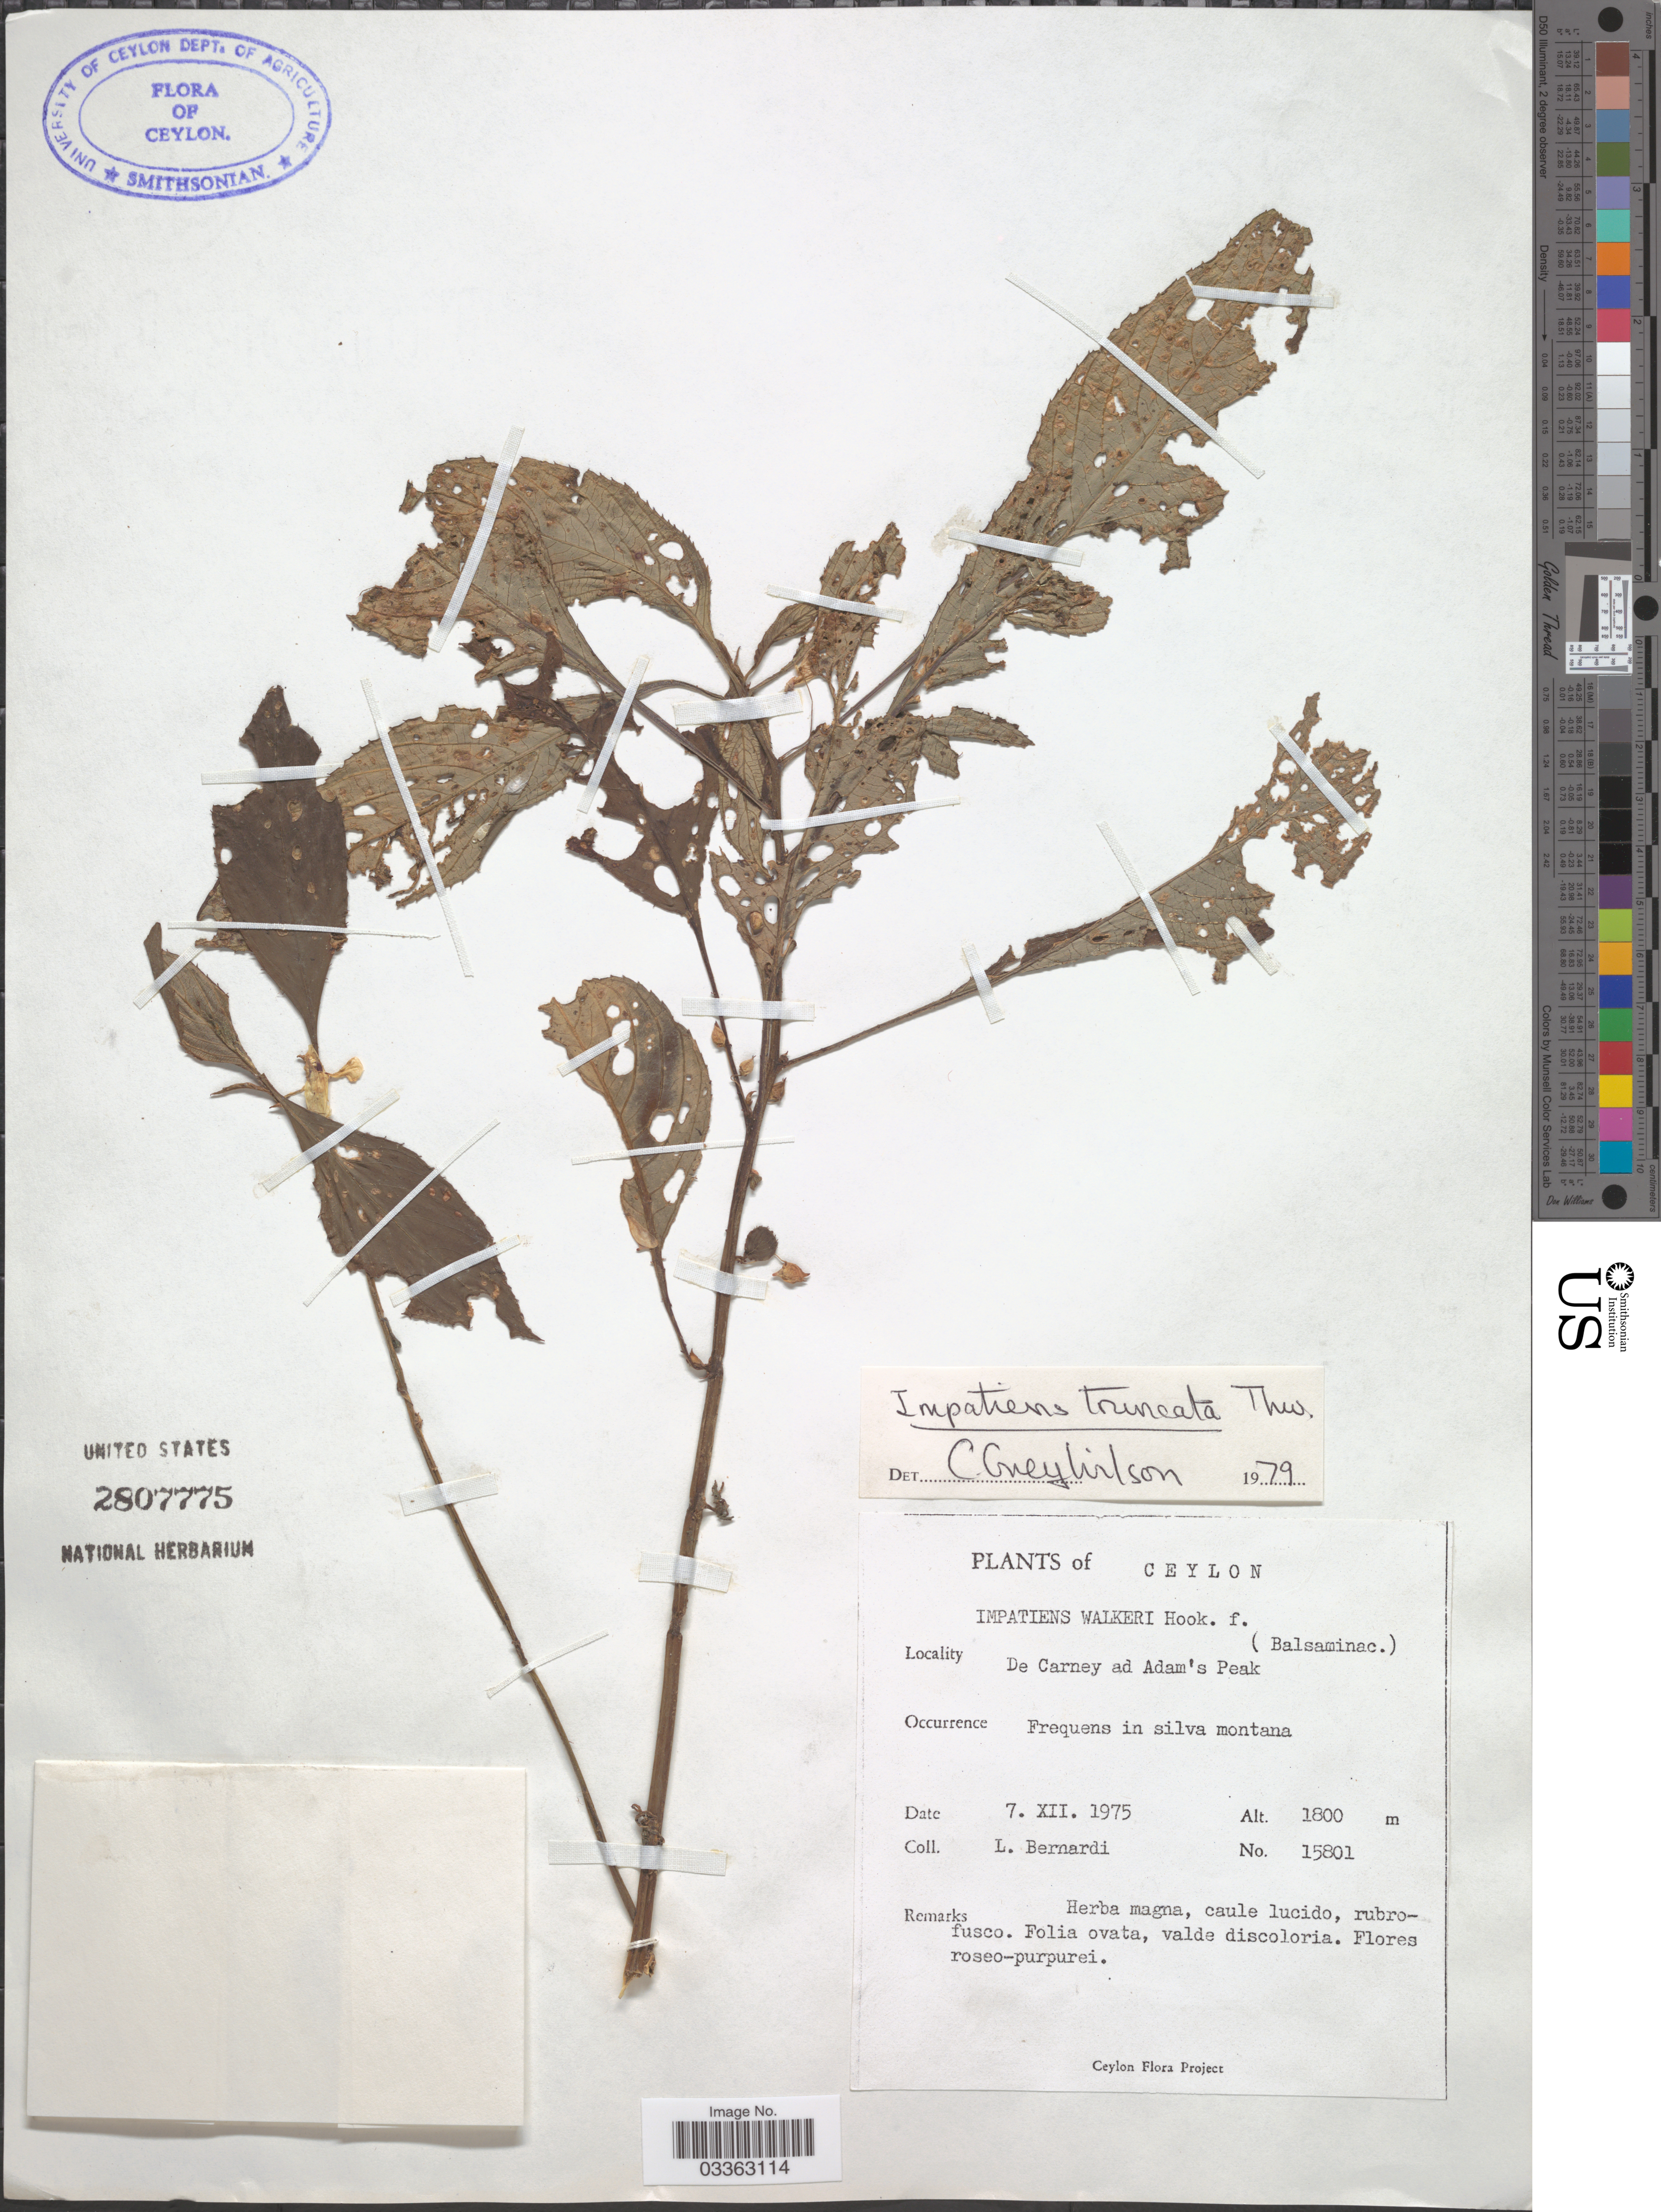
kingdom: Plantae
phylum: Tracheophyta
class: Magnoliopsida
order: Ericales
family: Balsaminaceae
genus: Impatiens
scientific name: Impatiens truncata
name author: Thwaites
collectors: L. Bernardi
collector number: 15801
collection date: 1975-12-07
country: Sri Lanka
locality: Ceylon, De Carney ad Adam's Peak.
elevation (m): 1800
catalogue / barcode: US 2807775